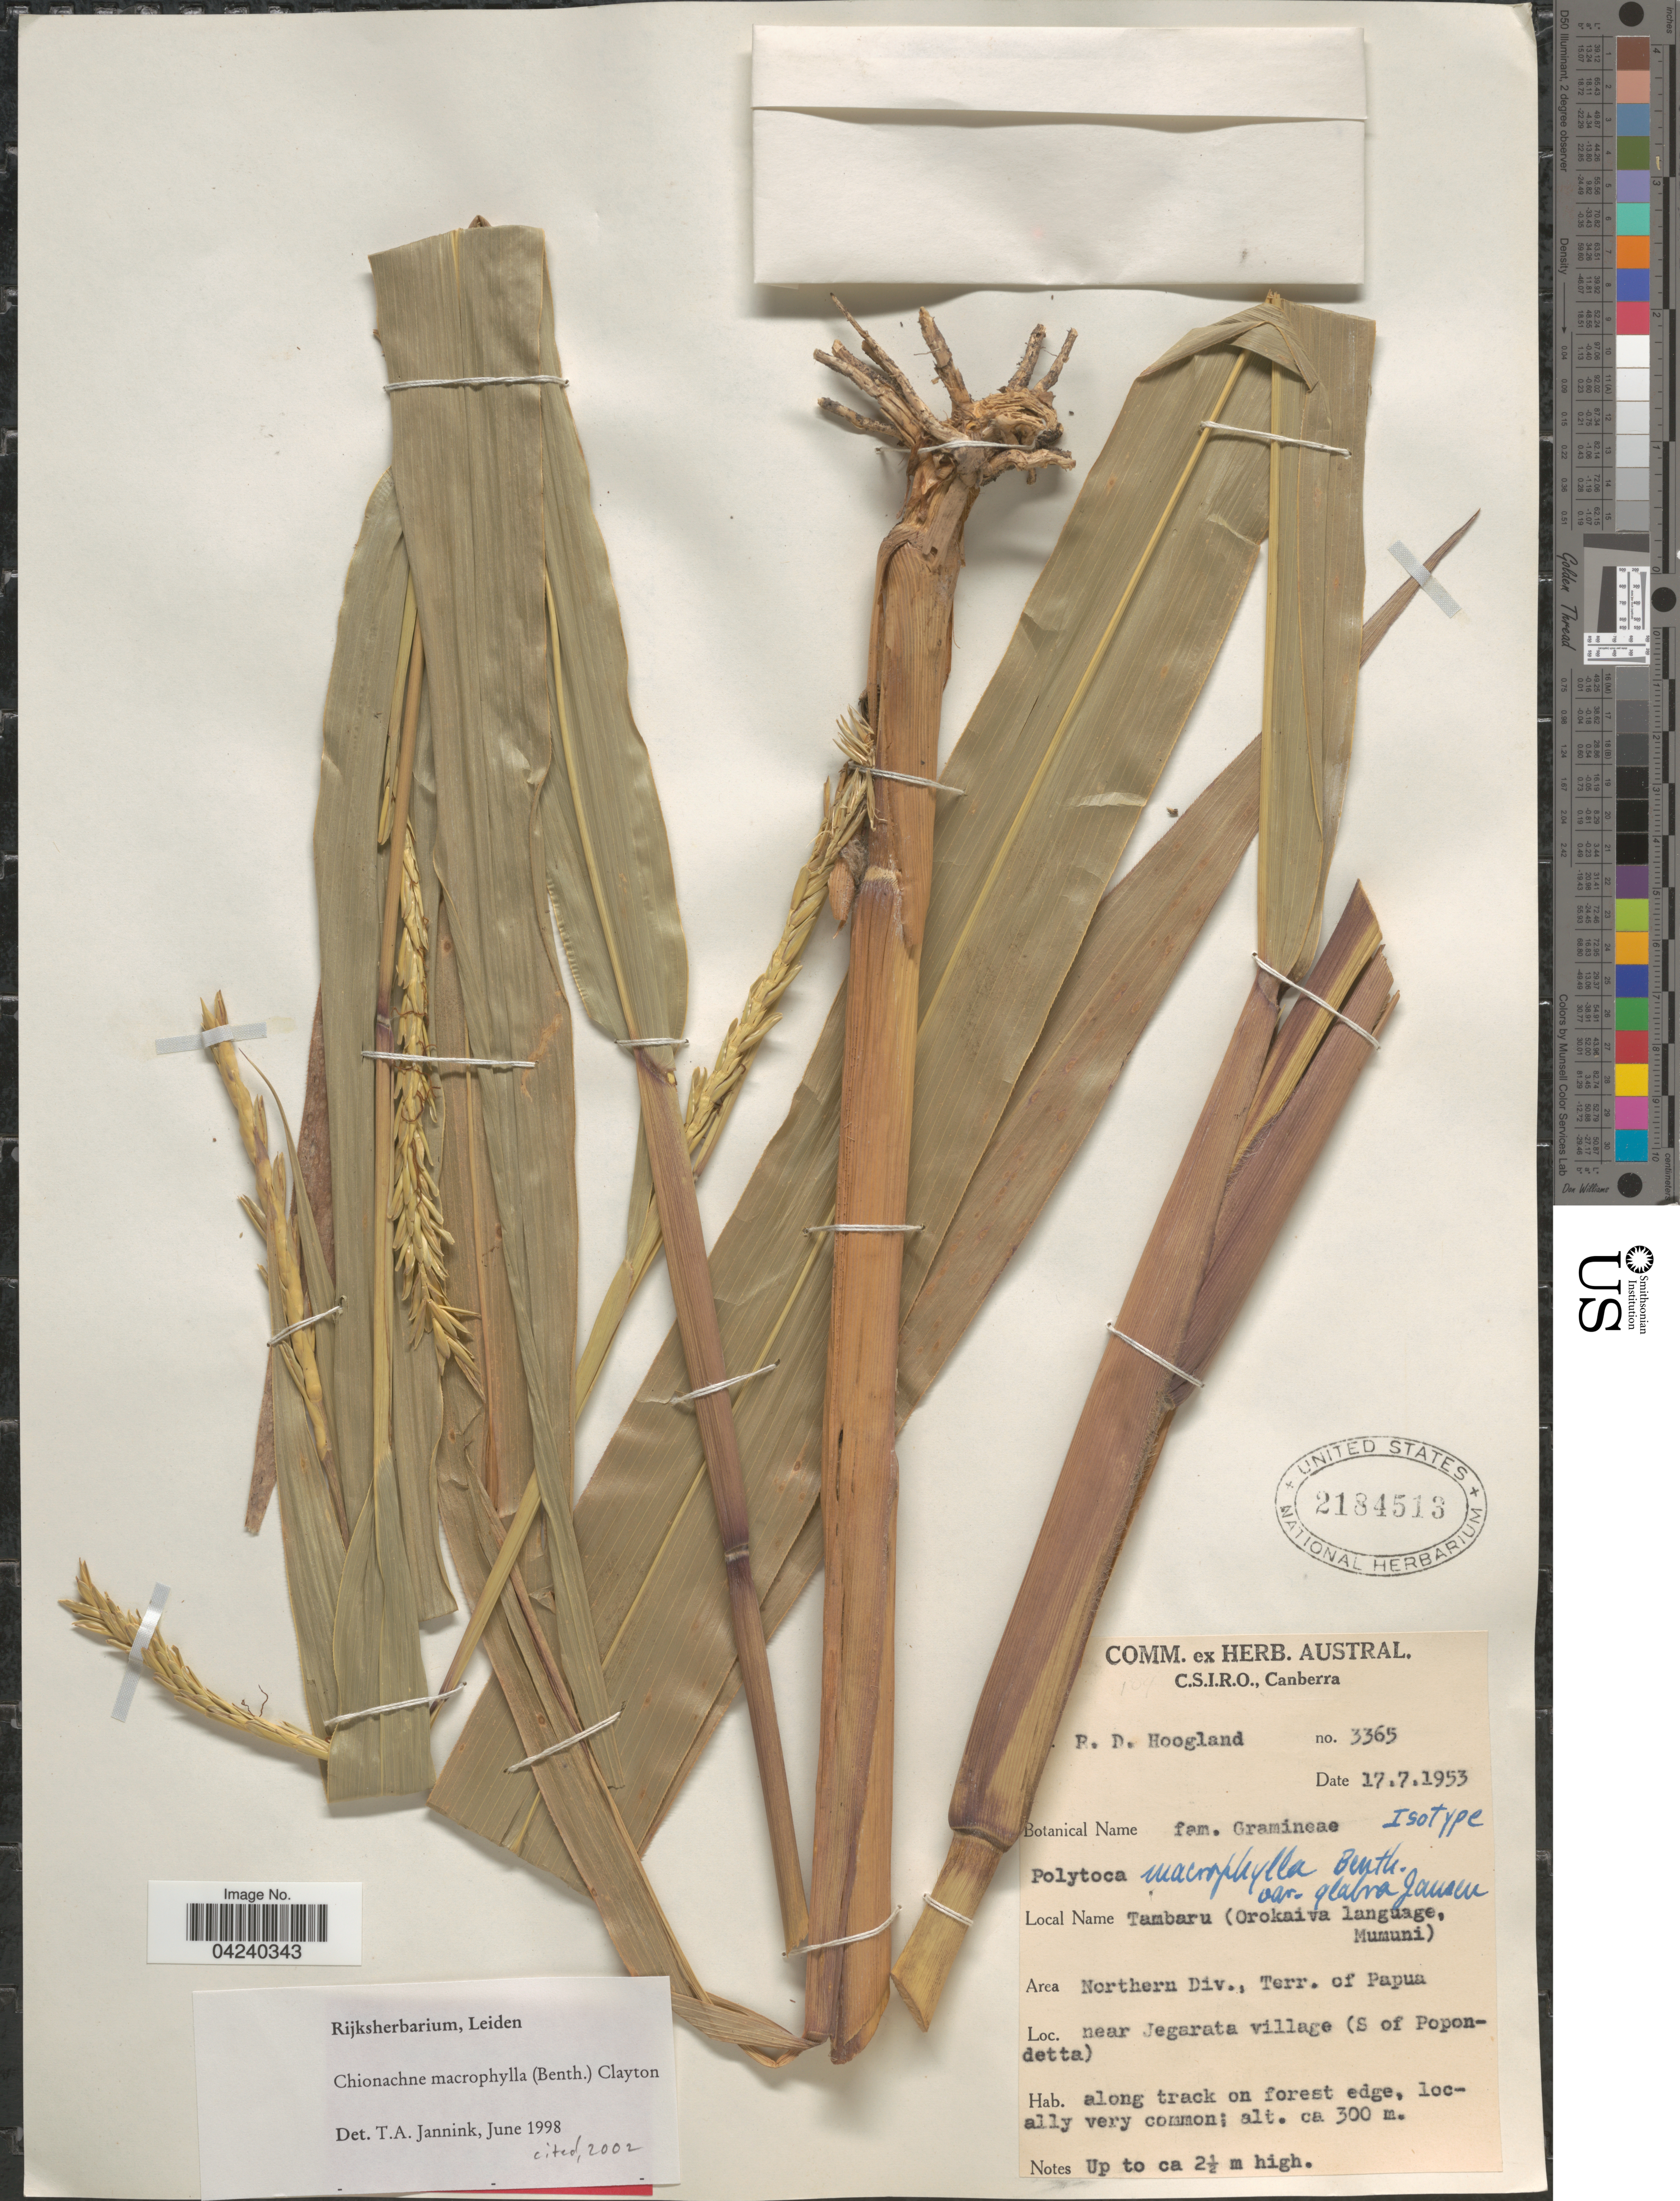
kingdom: Plantae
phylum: Tracheophyta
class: Liliopsida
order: Poales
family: Poaceae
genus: Chionachne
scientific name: Chionachne macrophylla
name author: (Benth.) Clayton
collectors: R. D. Hoogland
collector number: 3365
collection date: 1953-07-17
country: Papua New Guinea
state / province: Northern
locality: Area Northern Div. Near Jegarata village (S of Popondetta).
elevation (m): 300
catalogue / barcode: US 2184513